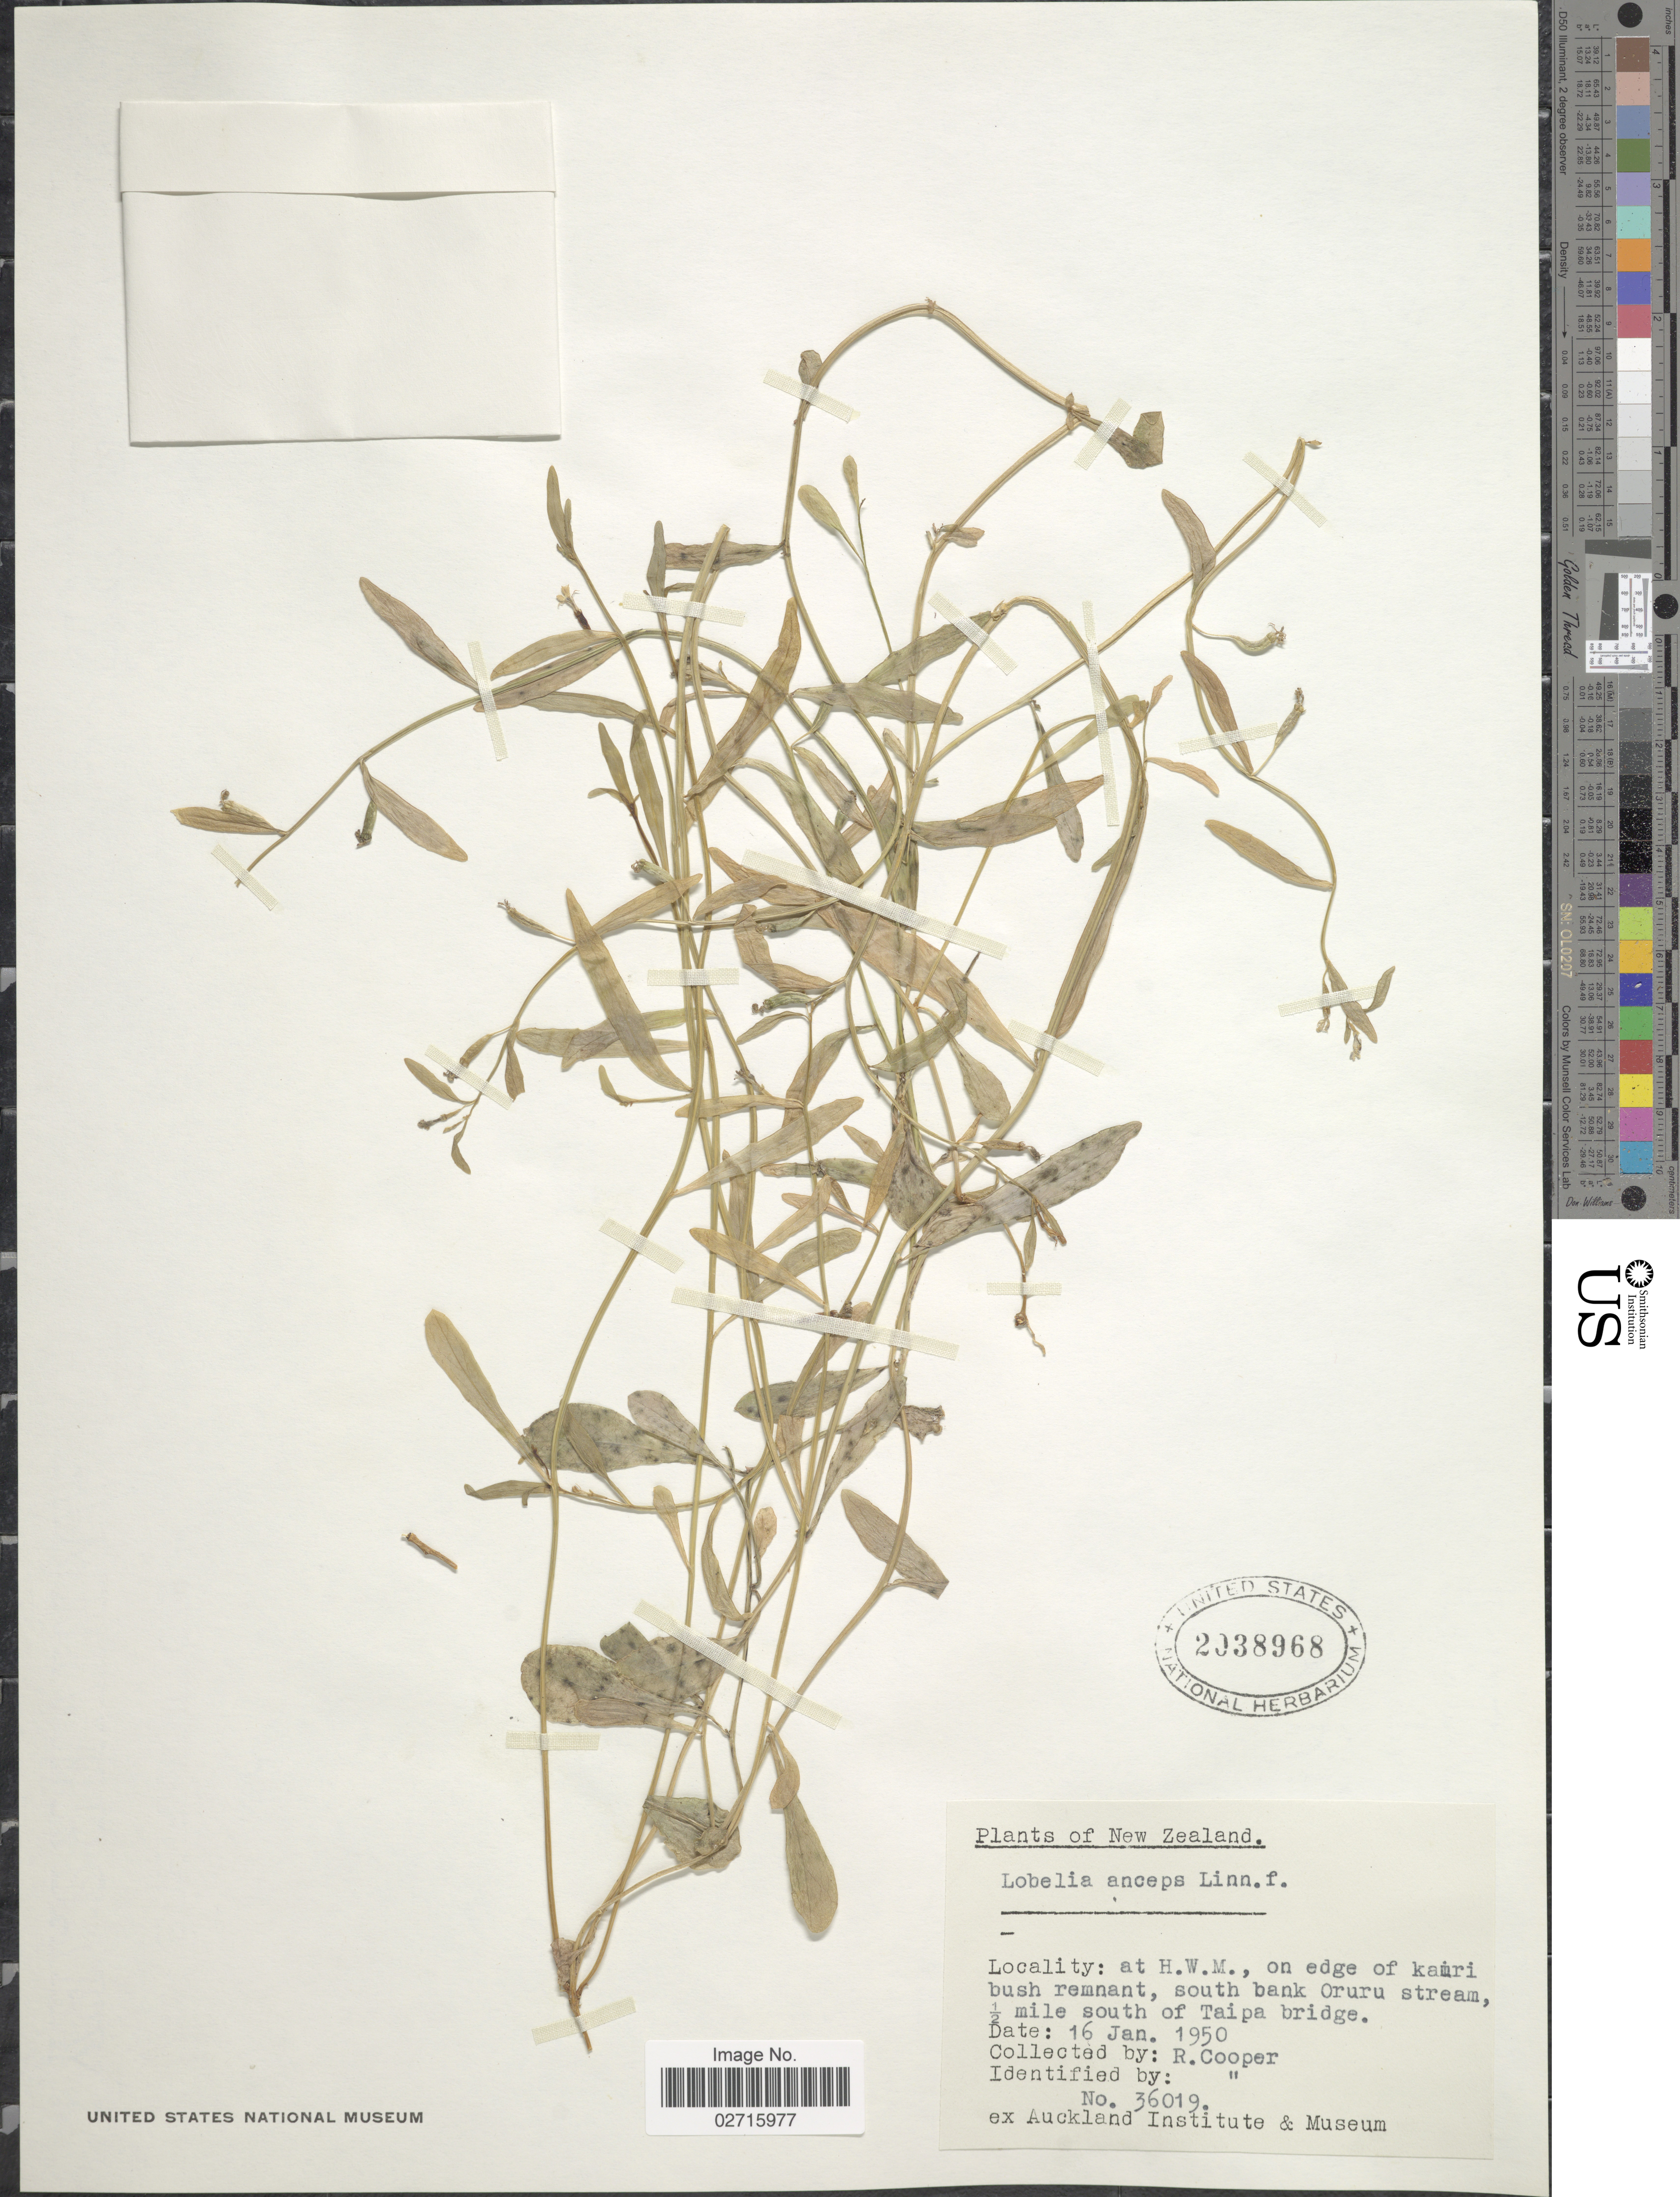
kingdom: Plantae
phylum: Tracheophyta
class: Magnoliopsida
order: Asterales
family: Campanulaceae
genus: Lobelia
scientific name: Lobelia anceps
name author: L. f.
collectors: R. Cooper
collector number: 36019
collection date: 1950-01-16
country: New Zealand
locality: At H.W.M., on edge of kamri bush remnant, south bank Oruru stream, 1/2 mile south of Taipa bridge.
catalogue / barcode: US 2038968